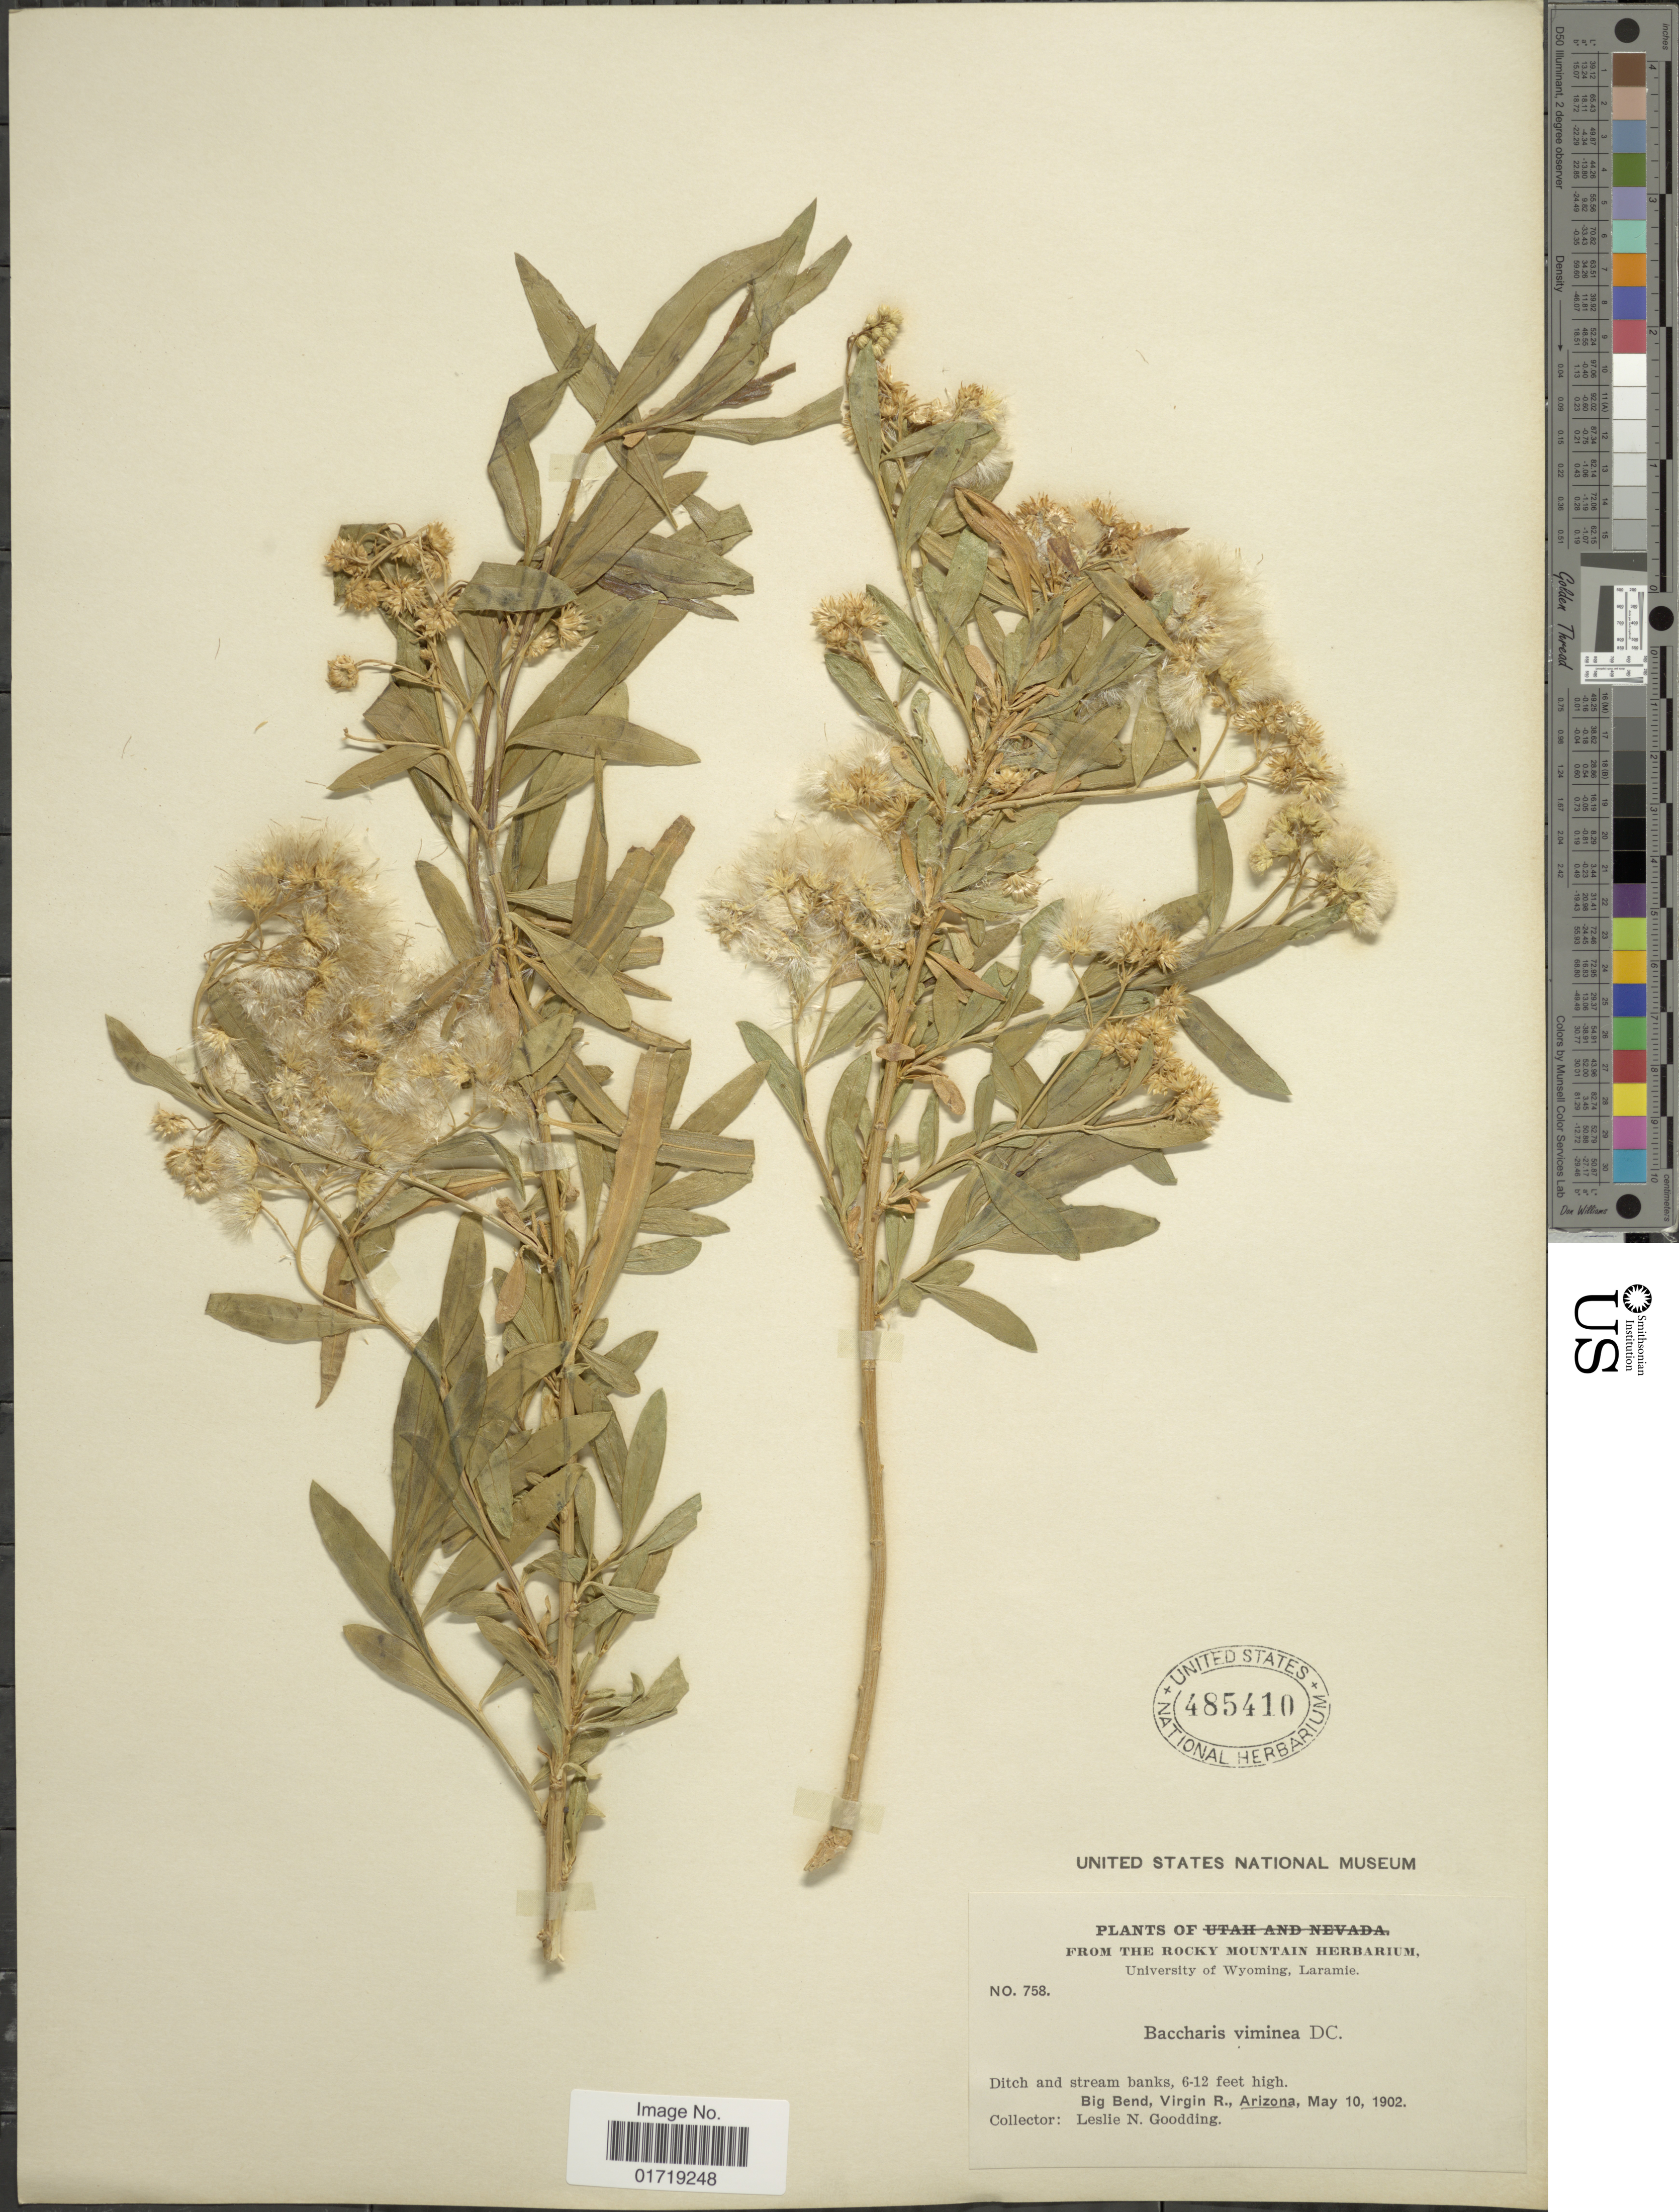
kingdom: Plantae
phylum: Tracheophyta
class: Magnoliopsida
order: Asterales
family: Asteraceae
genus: Baccharis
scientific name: Baccharis viminea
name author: DC.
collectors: L. N. Goodding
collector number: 758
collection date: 1902-05-10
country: United States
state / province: Wyoming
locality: Laramie, Ditch and streaml banks, Big Bend, Virgin R., Arizona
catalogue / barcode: US 485410